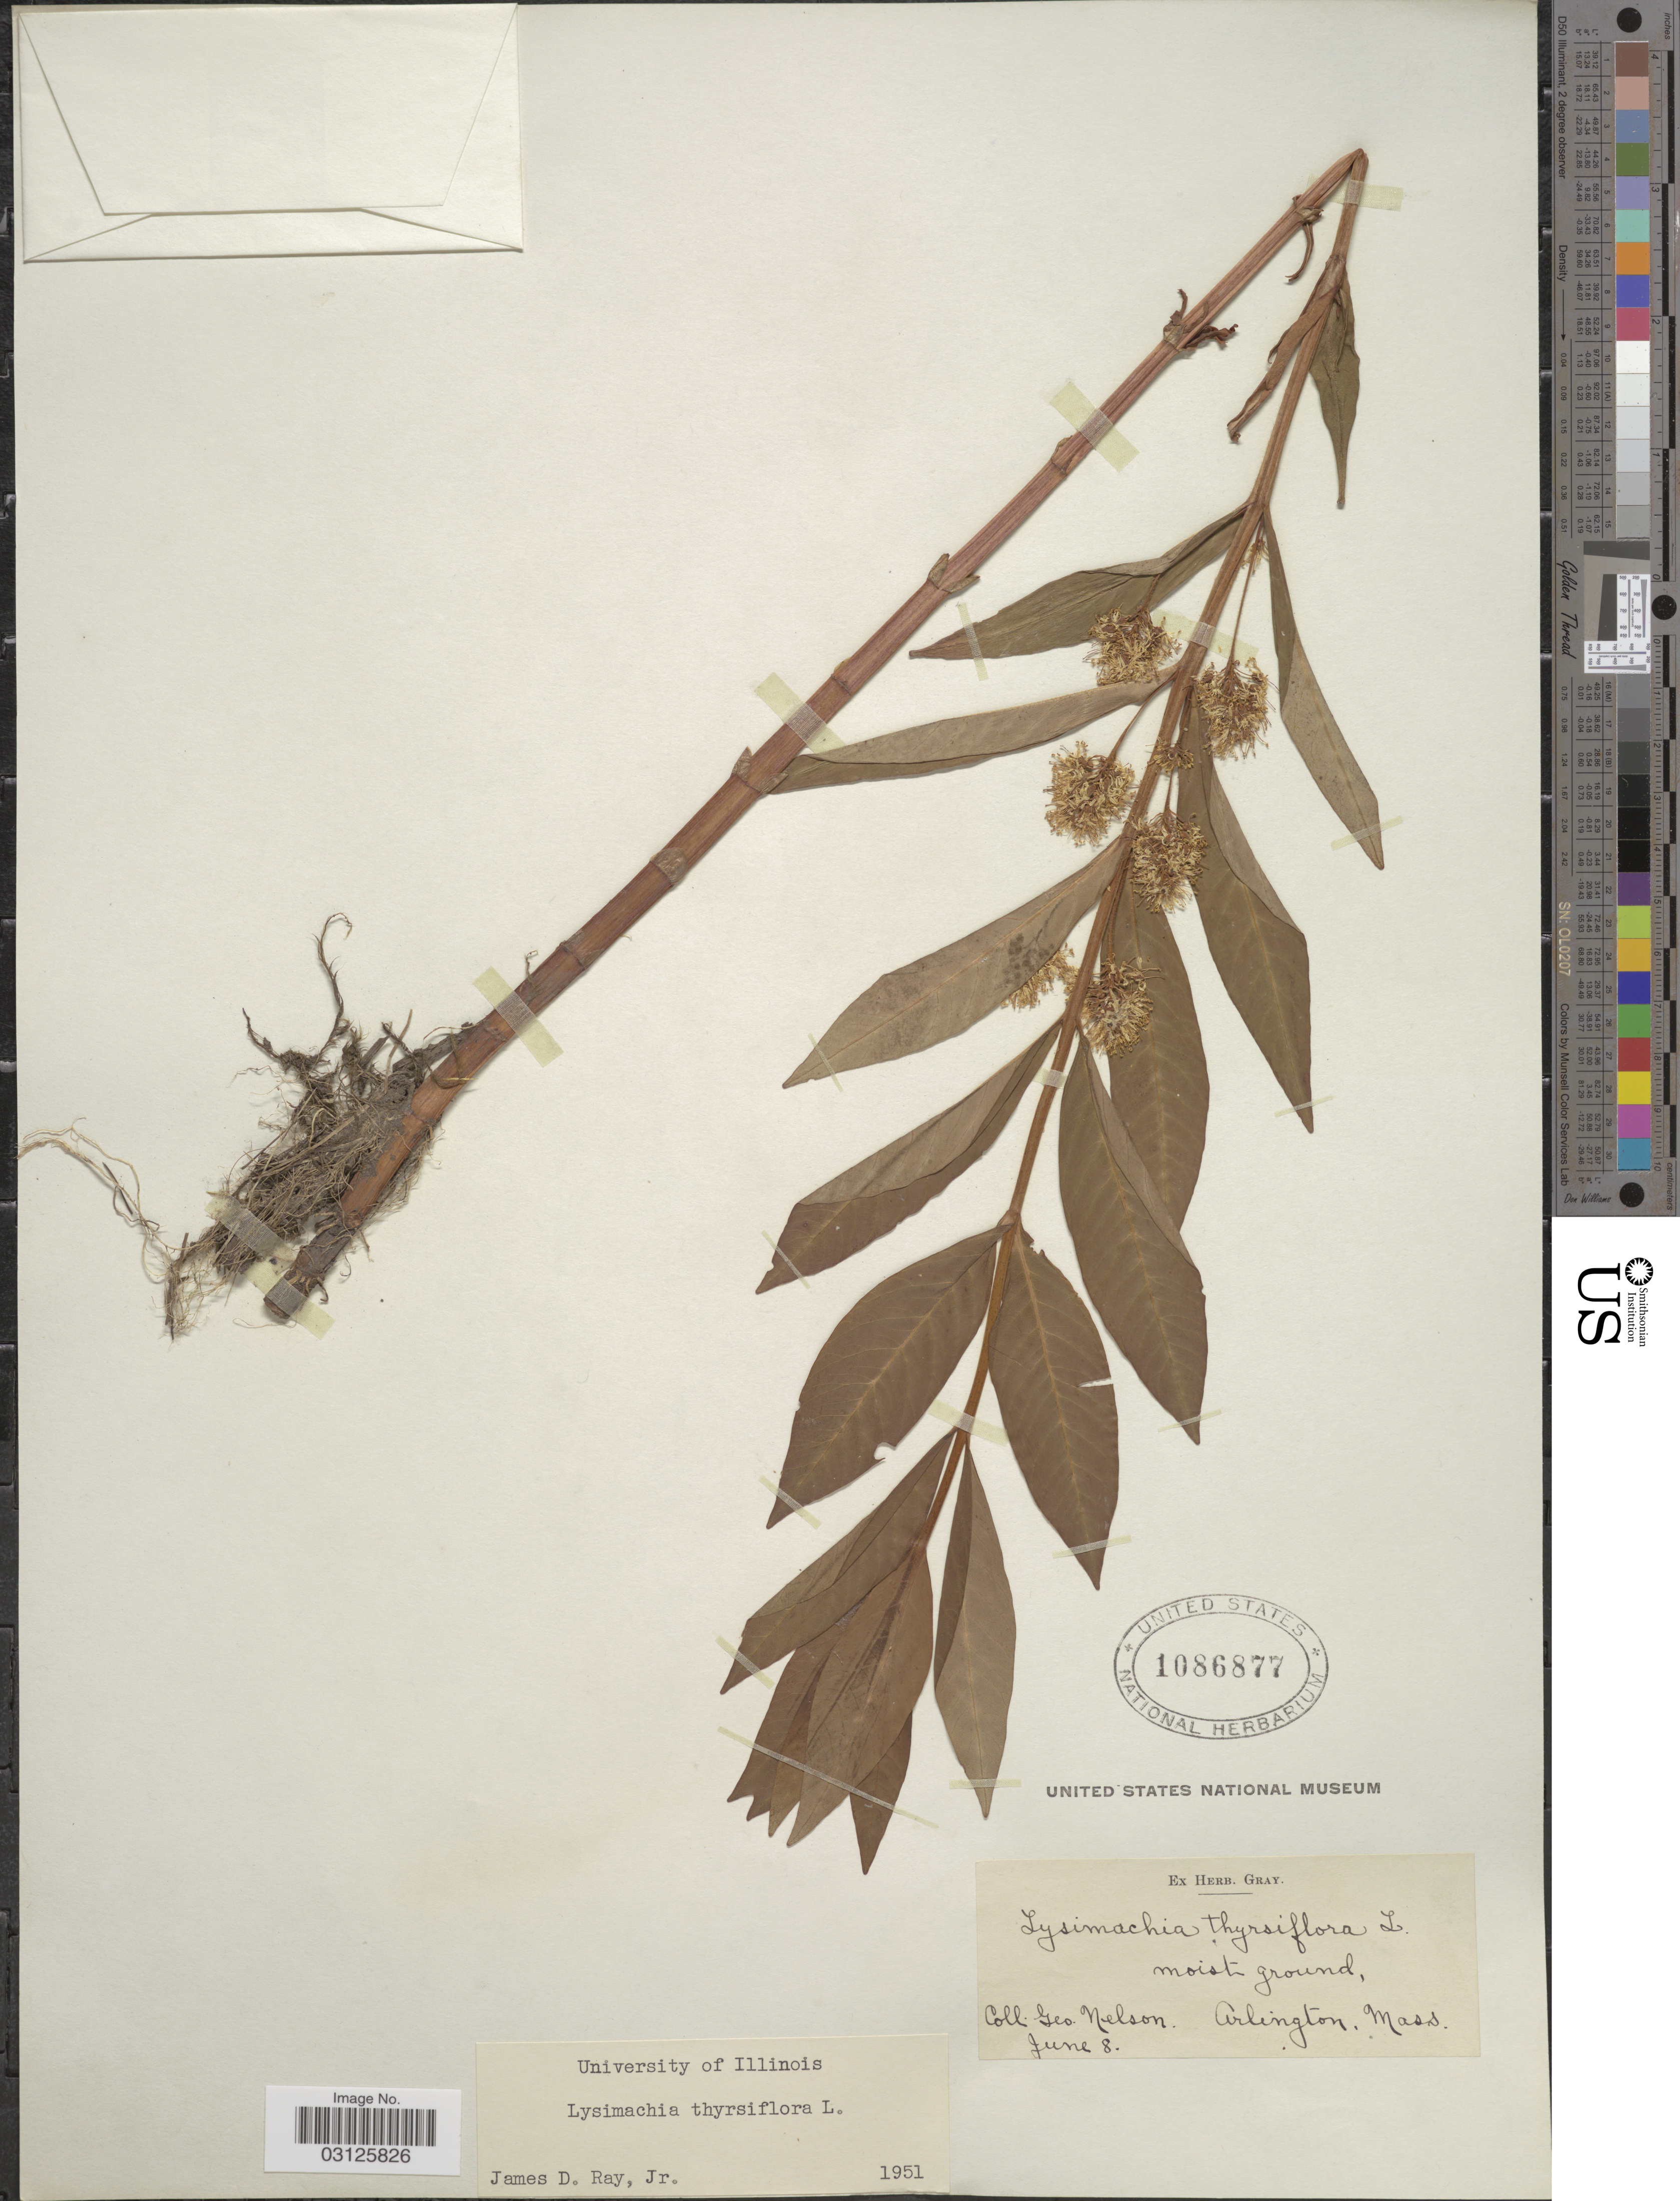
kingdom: Plantae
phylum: Tracheophyta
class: Magnoliopsida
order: Ericales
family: Primulaceae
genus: Lysimachia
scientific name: Lysimachia thyrsiflora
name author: L.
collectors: G. Nelson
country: United States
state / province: Massachusetts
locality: Arlington, Mass.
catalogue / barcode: US 1086877